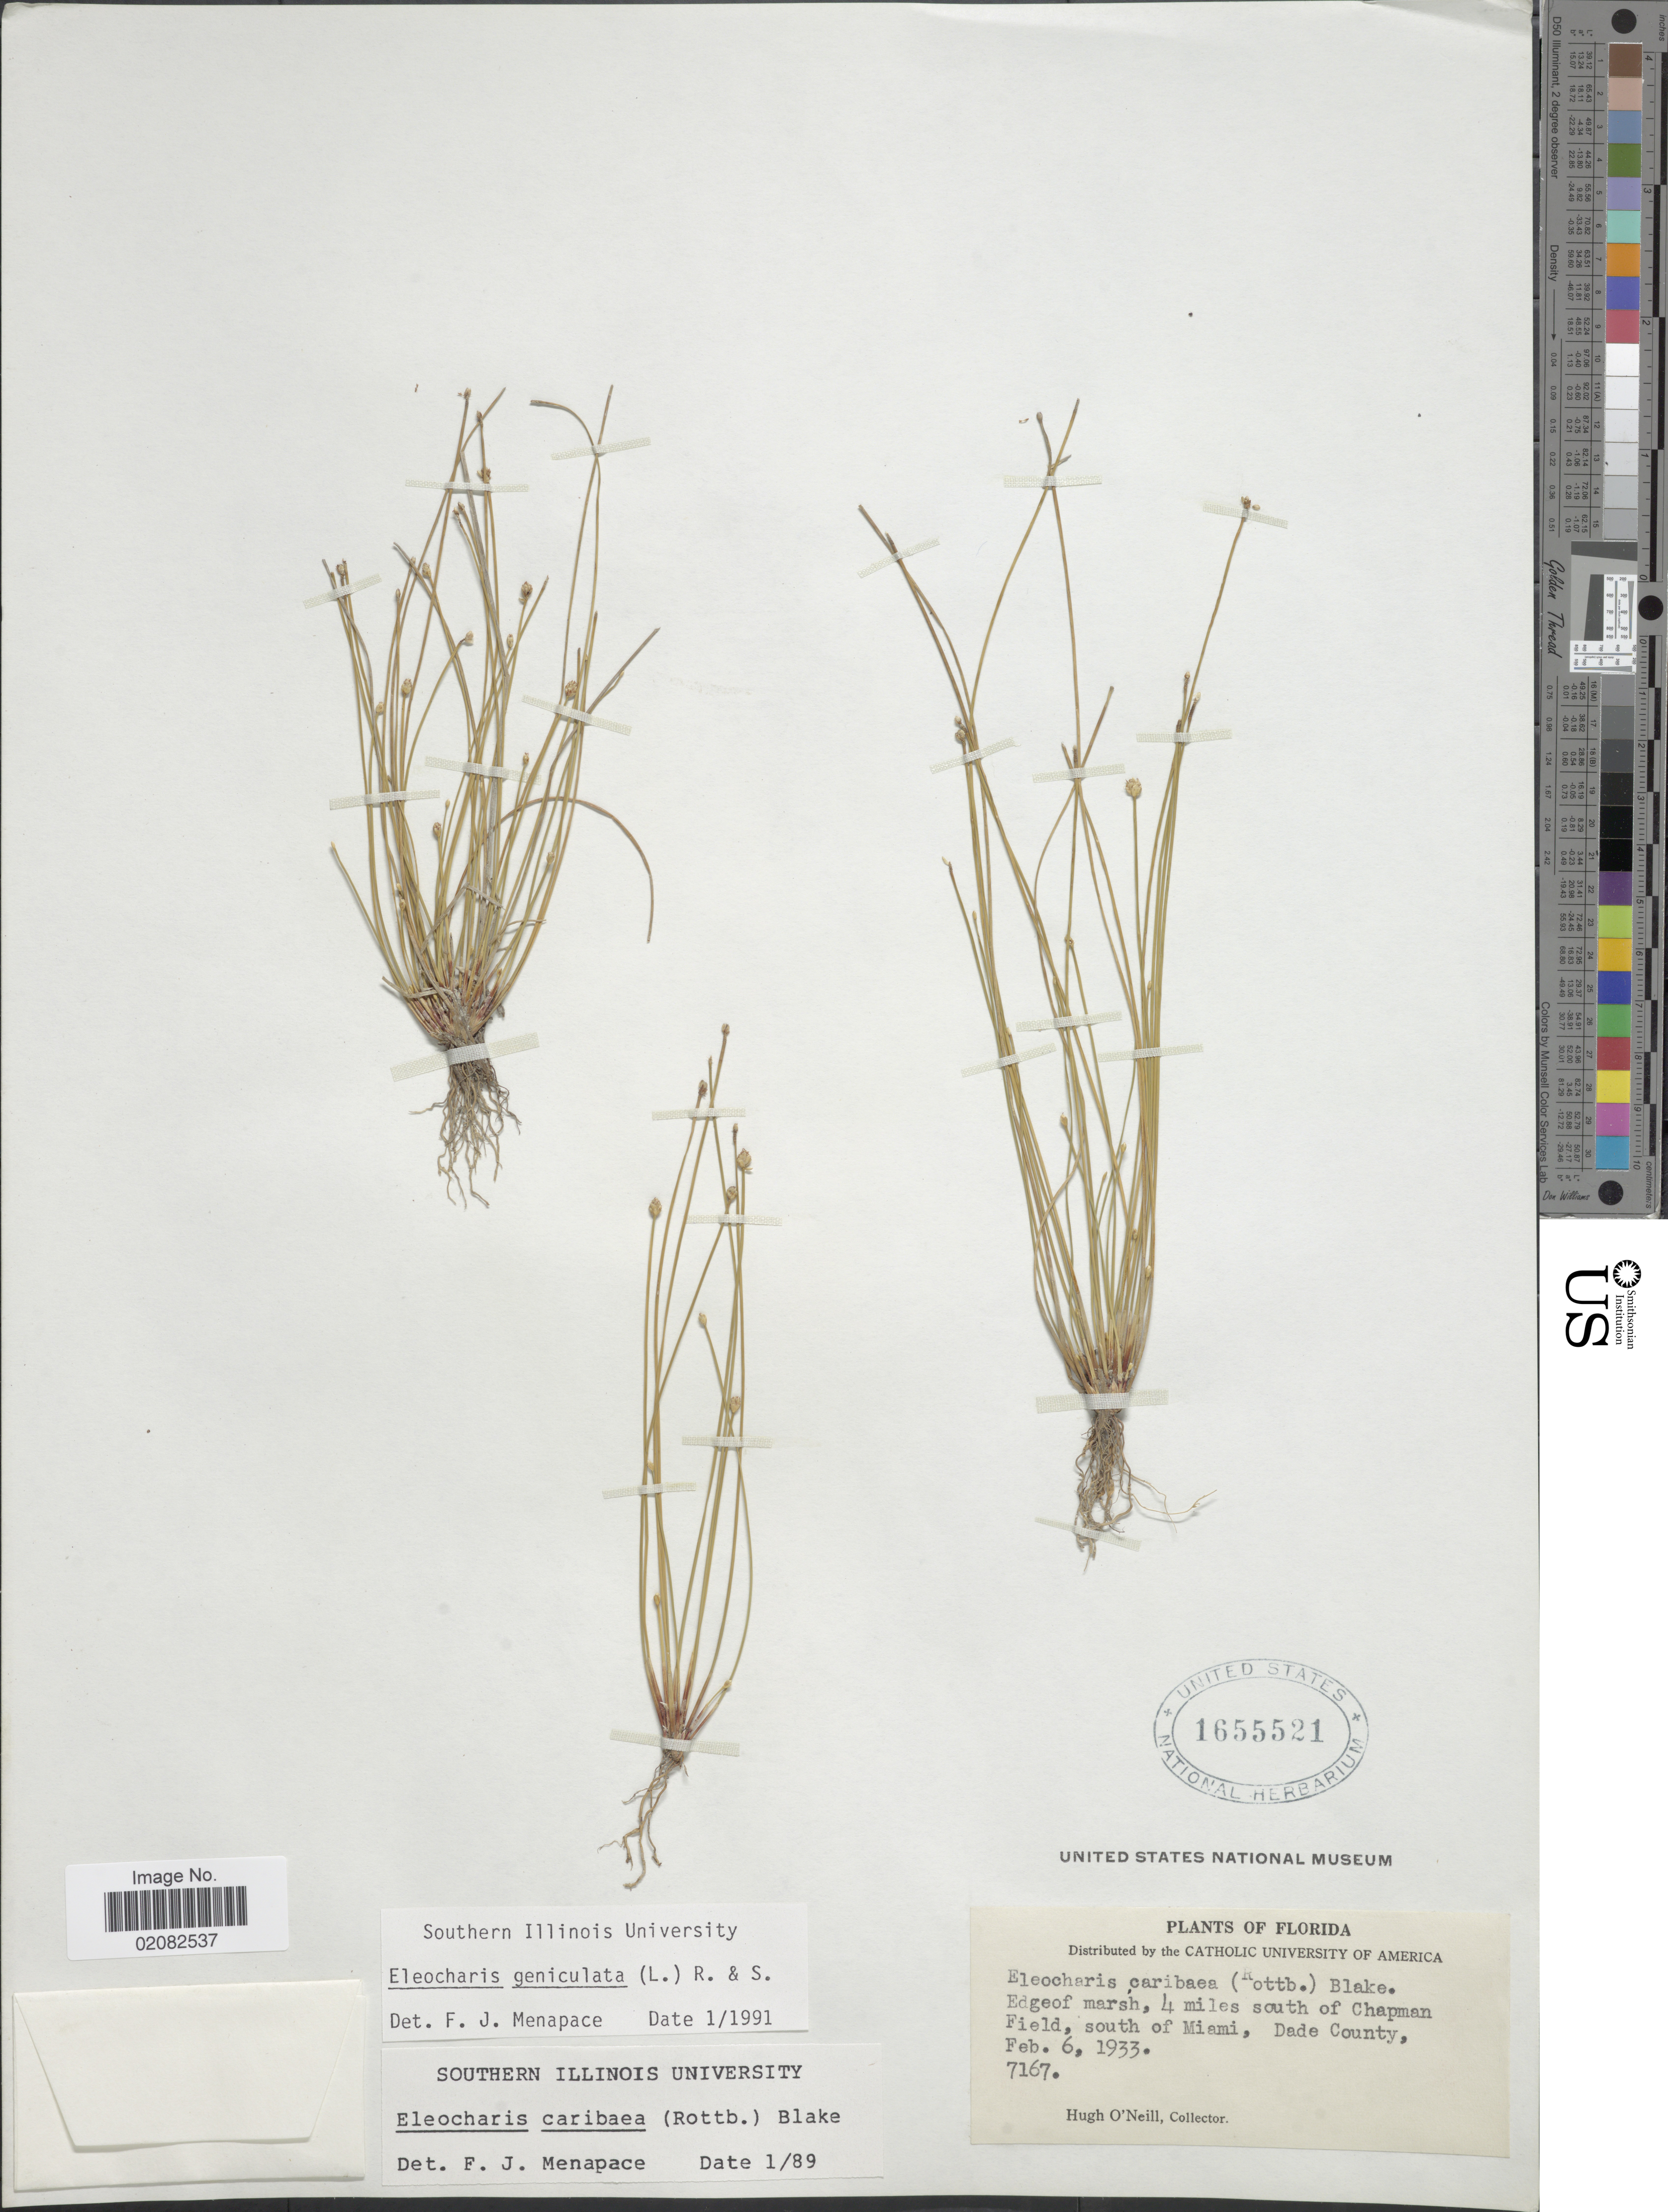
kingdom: Plantae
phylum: Tracheophyta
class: Liliopsida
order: Poales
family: Cyperaceae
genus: Eleocharis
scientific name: Eleocharis geniculata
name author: (L.) Roem. & Schult.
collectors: H. O'Neill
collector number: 7167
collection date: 1933-02-06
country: United States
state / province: Florida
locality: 4 miles south of Chapman Field, south of Miami, Dade County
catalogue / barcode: US 1655521